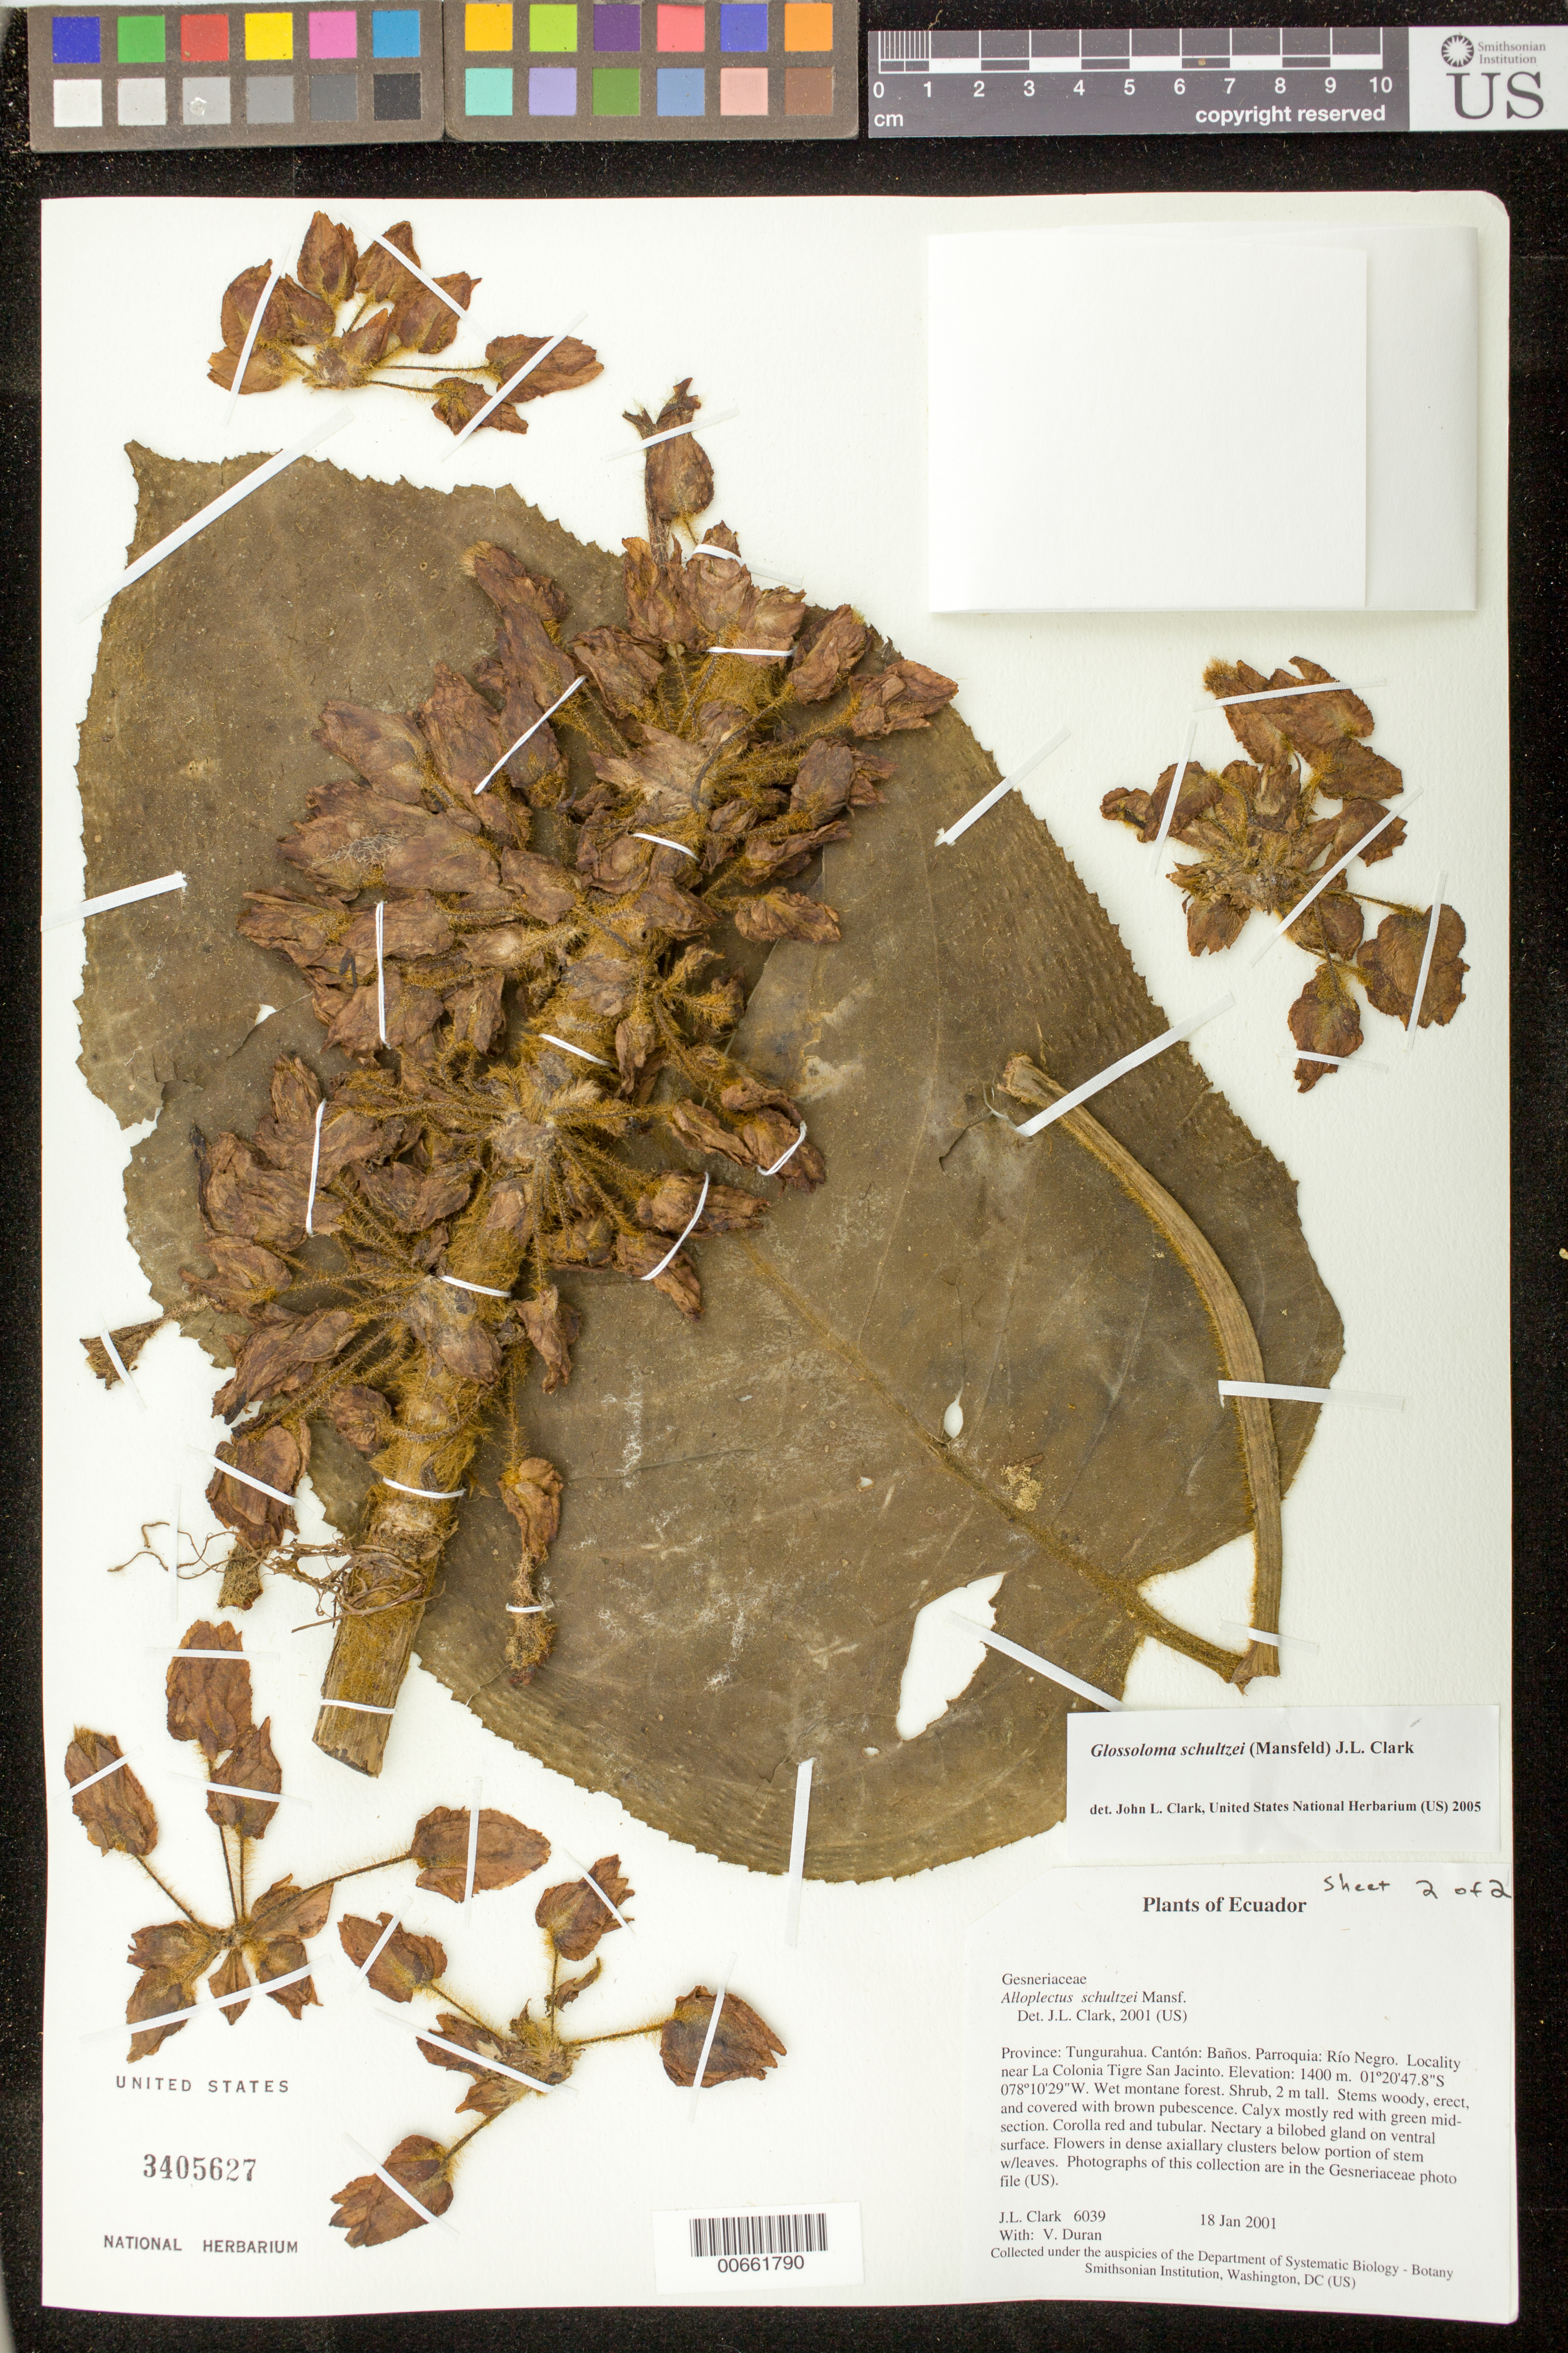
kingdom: Plantae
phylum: Tracheophyta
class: Magnoliopsida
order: Lamiales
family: Gesneriaceae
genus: Glossoloma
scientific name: Glossoloma schultzei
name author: (Mansf.) J.L. Clark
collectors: J. L. Clark & V. Duran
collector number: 6039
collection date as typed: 18 Jan 2001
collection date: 2001-01-18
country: Ecuador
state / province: Tungurahua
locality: Cantón: Baños. Parroquia: Río Negro. Locality near La Colonia Tigre San Jacinto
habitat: Wet montane forest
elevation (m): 1400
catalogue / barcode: US 3405627